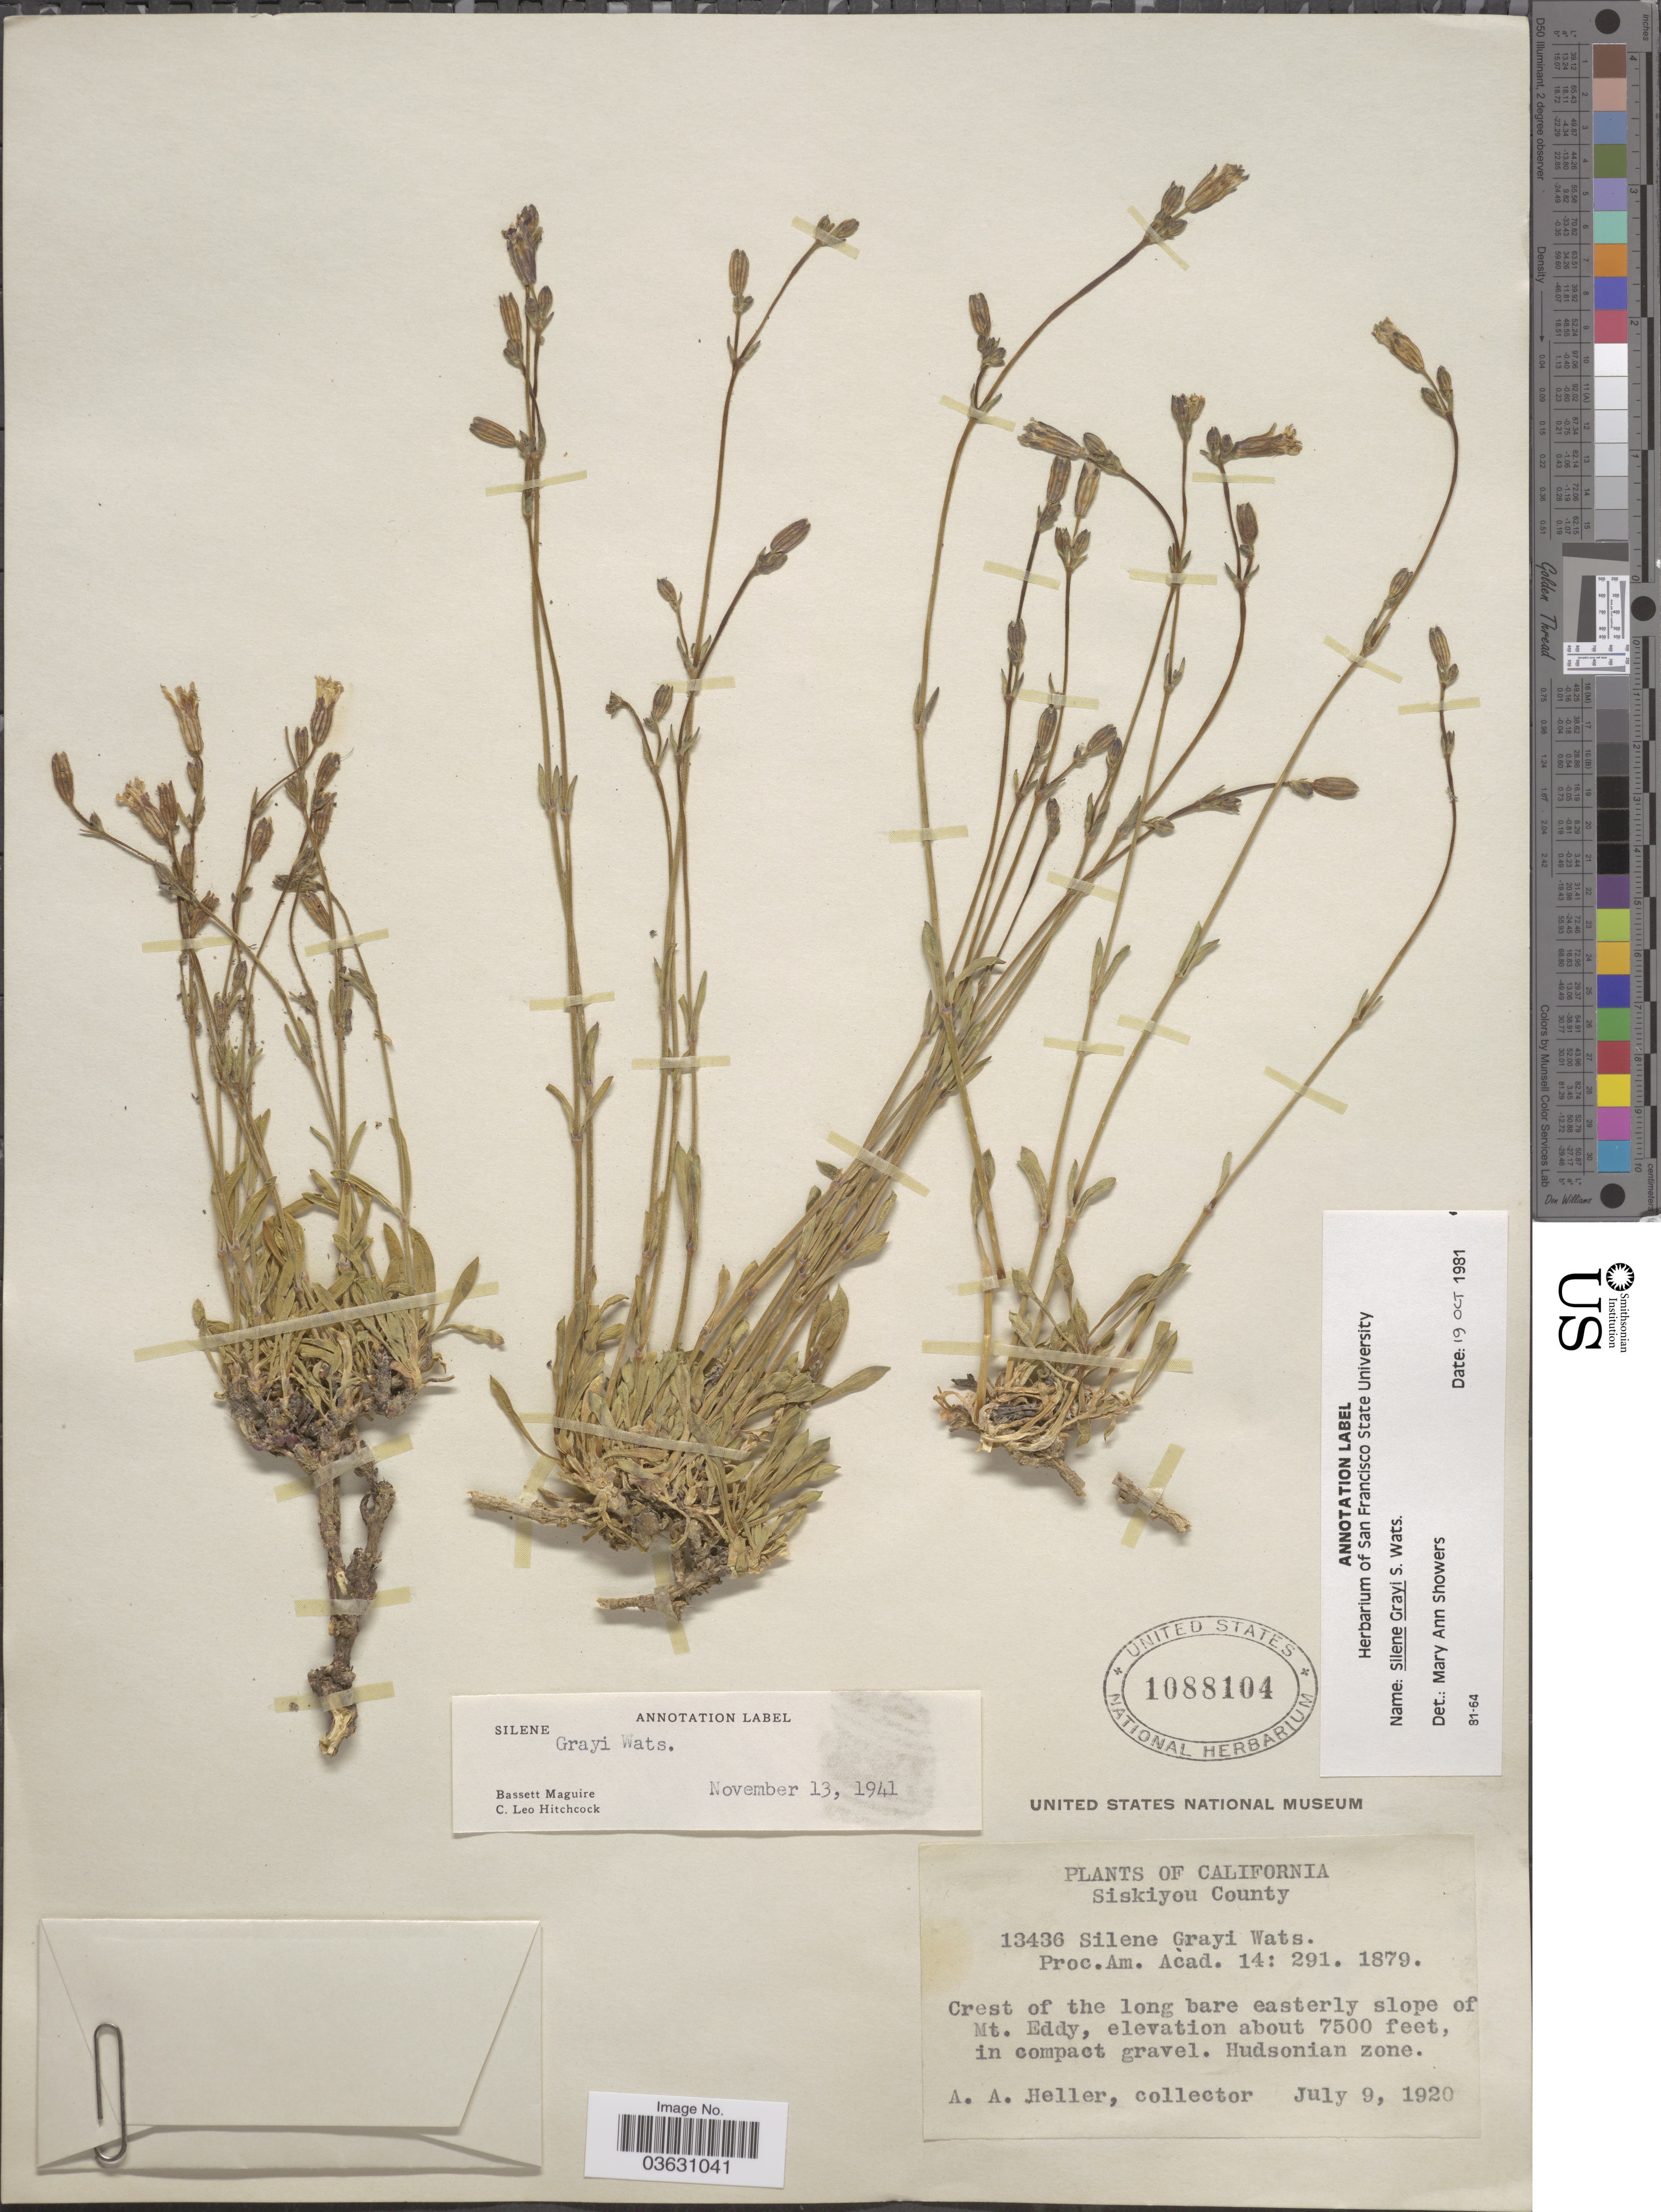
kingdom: Plantae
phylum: Tracheophyta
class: Magnoliopsida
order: Caryophyllales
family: Caryophyllaceae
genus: Silene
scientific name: Silene grayi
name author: S. Watson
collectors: A. A. Heller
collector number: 13436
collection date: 1920-07-09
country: United States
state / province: California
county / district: Siskiyou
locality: Siskiyou County. Crest of the long bare easterly slope of Mt. Eddy. Hudsonian zone.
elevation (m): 2286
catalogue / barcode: US 1088104